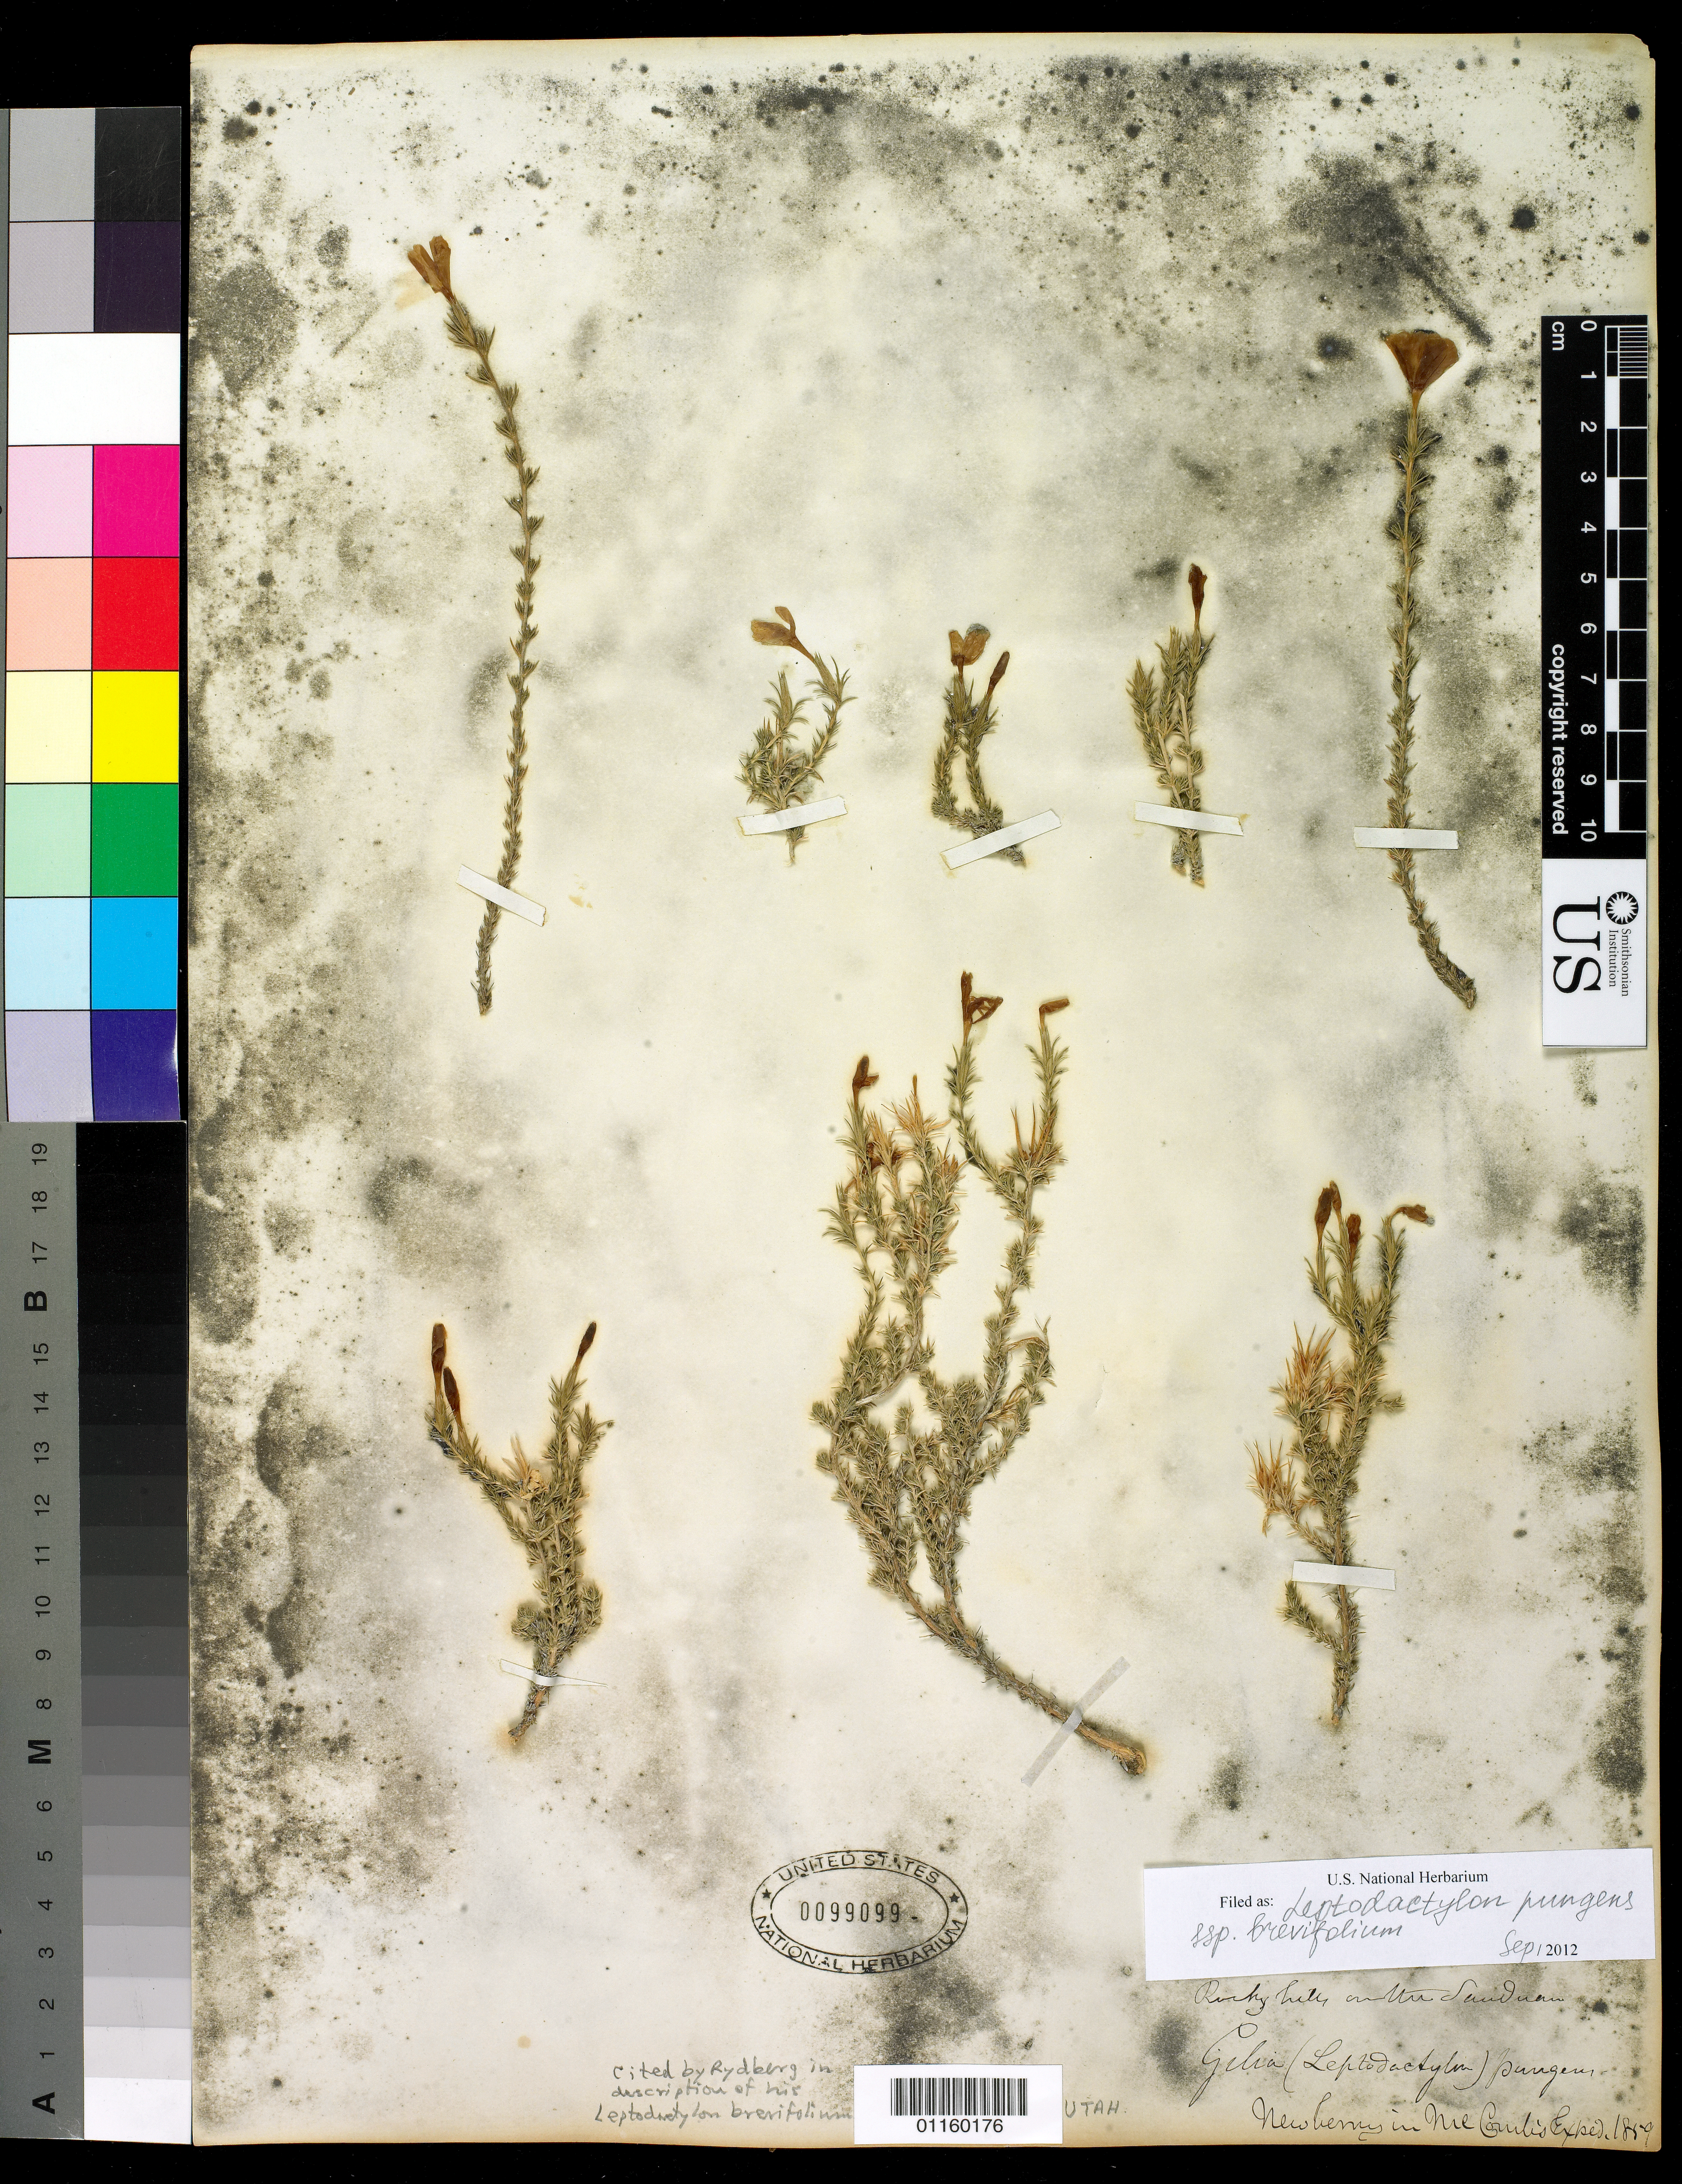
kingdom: Plantae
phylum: Tracheophyta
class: Magnoliopsida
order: Ericales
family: Polemoniaceae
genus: Linanthus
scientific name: Linanthus pungens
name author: (Torr.) J.M. Porter & L.A. Johnson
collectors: J. S. Newberry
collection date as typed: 1859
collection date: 1859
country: United States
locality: Rocky Hills [Sunduan]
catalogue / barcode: US 99099